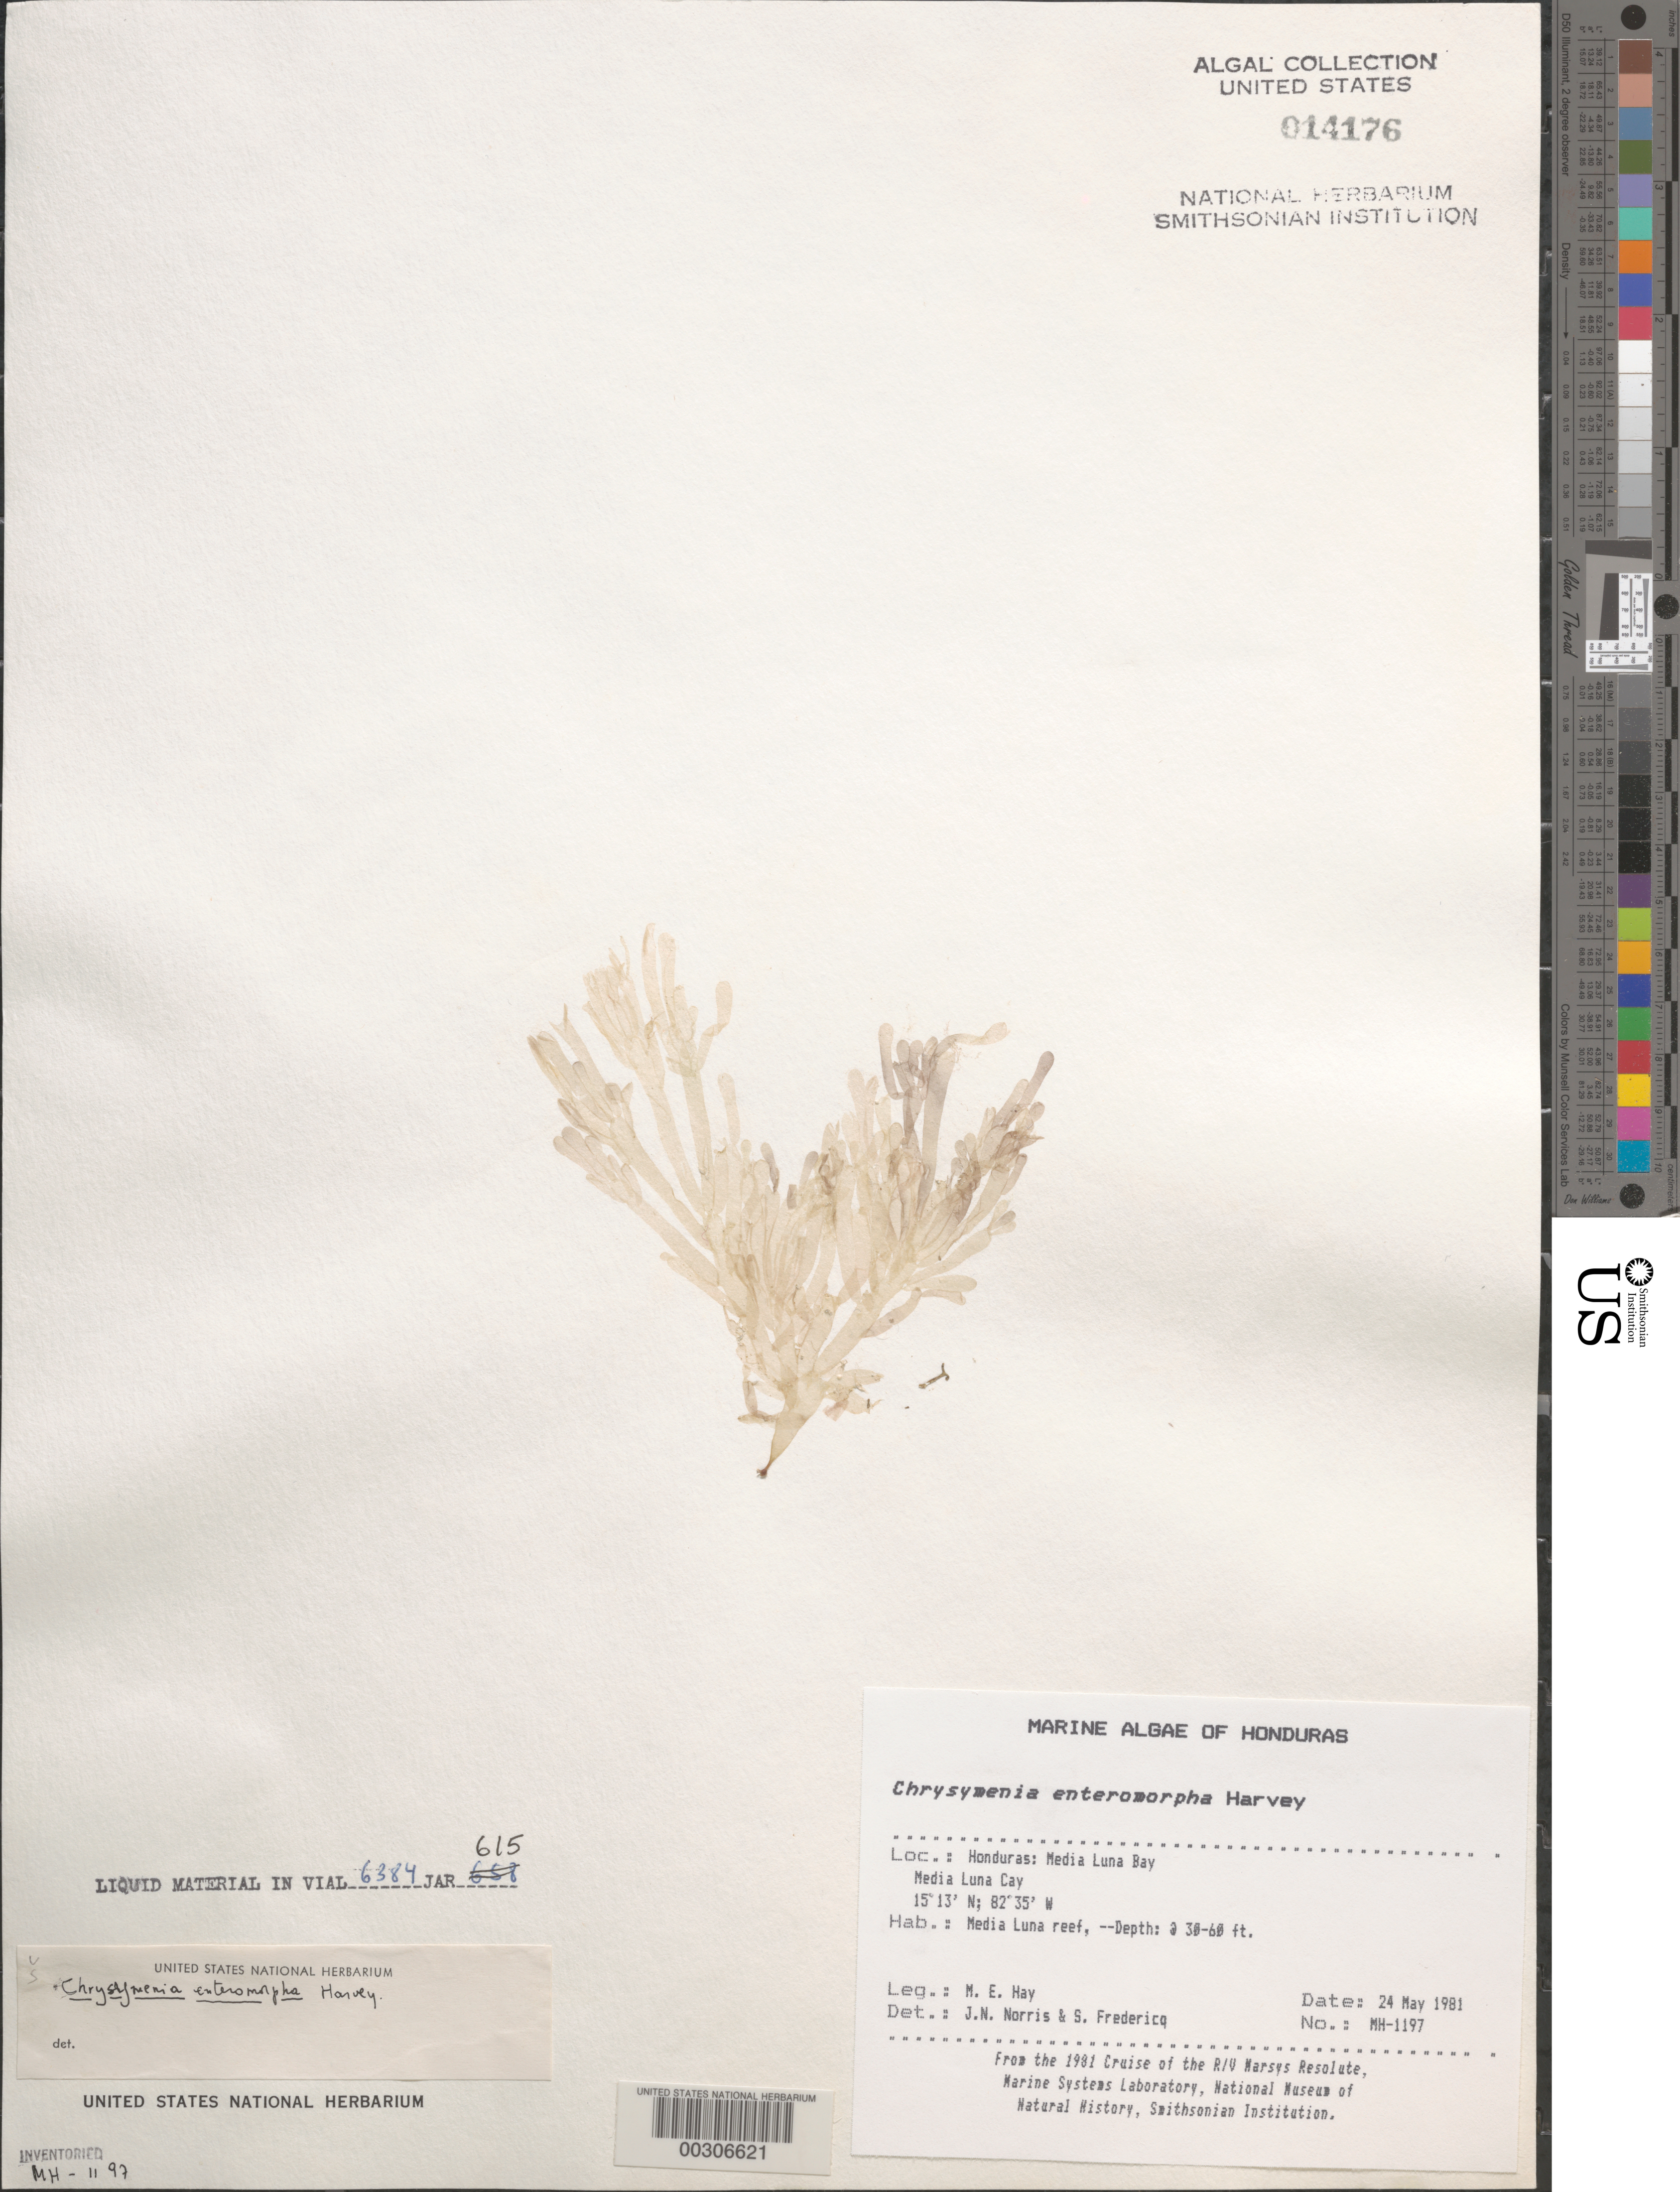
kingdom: Plantae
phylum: Rhodophyta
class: Florideophyceae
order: Rhodymeniales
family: Rhodymeniaceae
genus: Botryocladia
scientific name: Botryocladia enteromorpha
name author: (Harv.) W.E. Schmidt et al. in W.E. Schmidt et al.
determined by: Algae name updating Project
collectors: M. E. Hay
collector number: MEH-1197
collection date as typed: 24 May 1981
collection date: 1981-05-24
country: Honduras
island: Media Luna Cay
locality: Media Luna Bay, Media Luna Reef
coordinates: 15 13' N, 82 35' W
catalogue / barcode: US 14176